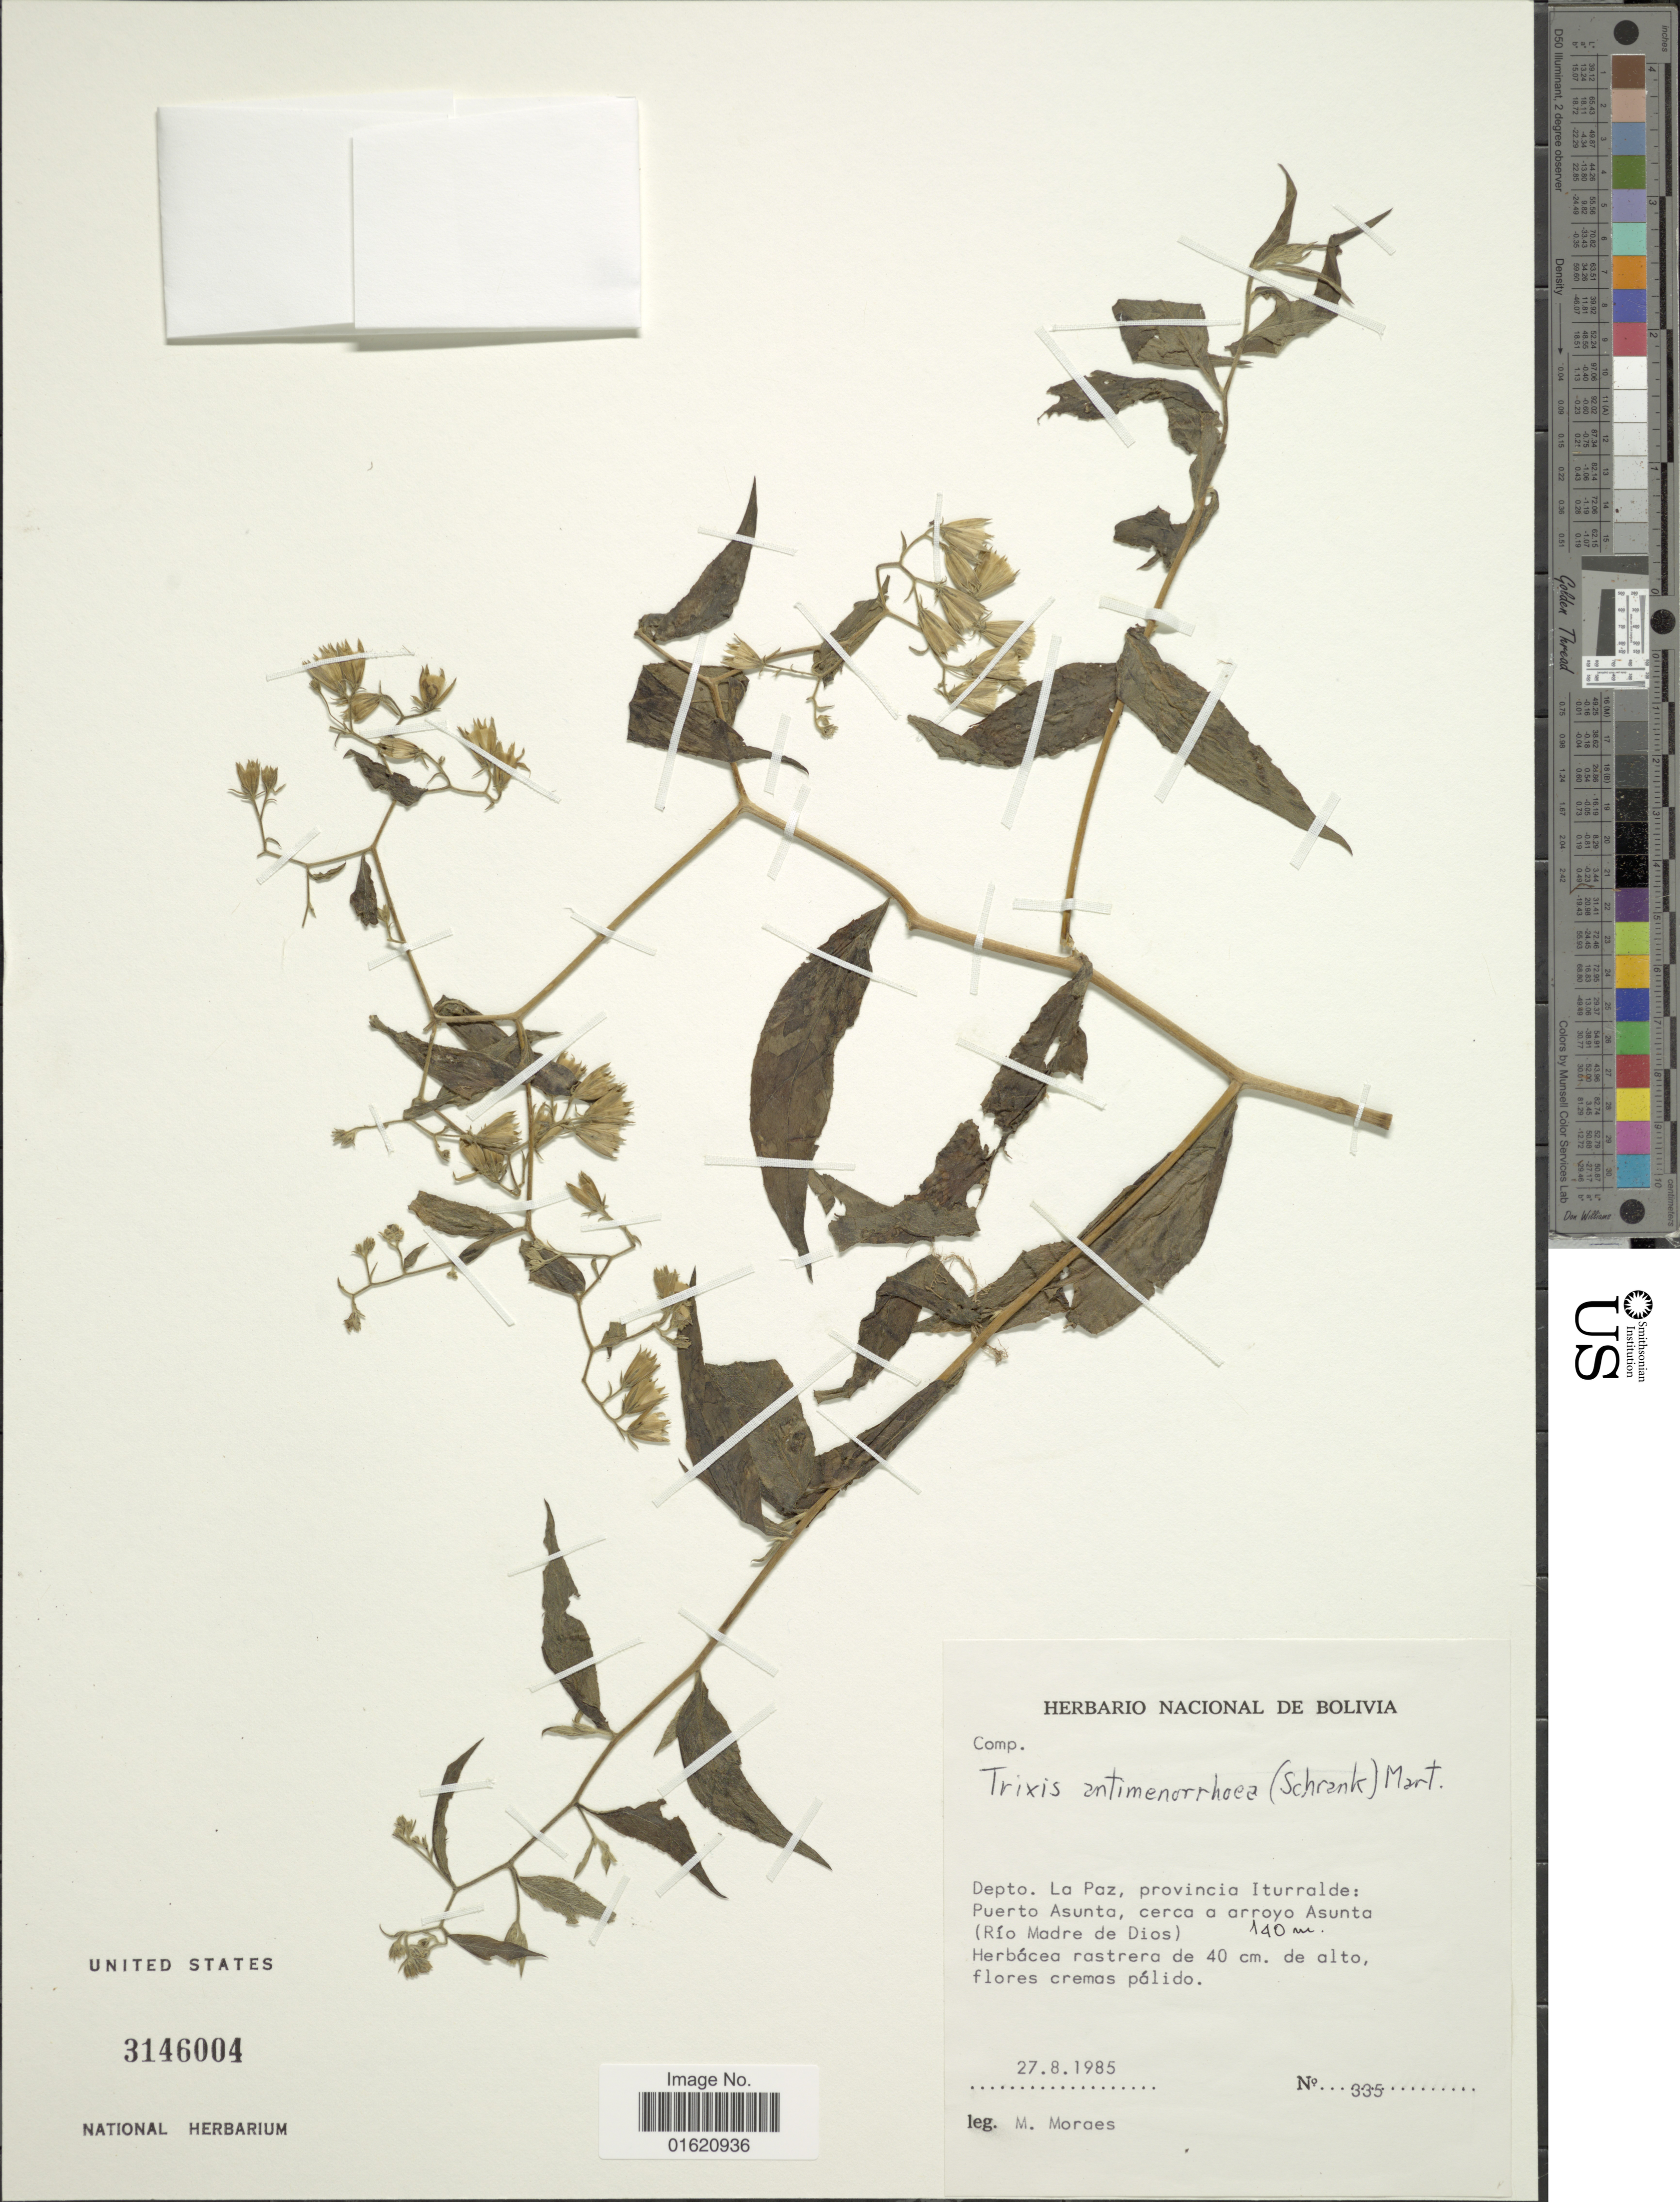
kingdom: Plantae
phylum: Tracheophyta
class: Magnoliopsida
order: Asterales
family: Asteraceae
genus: Trixis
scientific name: Trixis antimenorrhoea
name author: (Schrank) Mart. ex Kuntze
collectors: M. Moraes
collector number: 335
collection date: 1985-08-27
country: Bolivia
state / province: La Paz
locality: Provincia Iturralde: Puerte Asunta, cerca a arroyo Asunta (Río Madre de Dios)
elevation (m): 140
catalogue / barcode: US 3146004